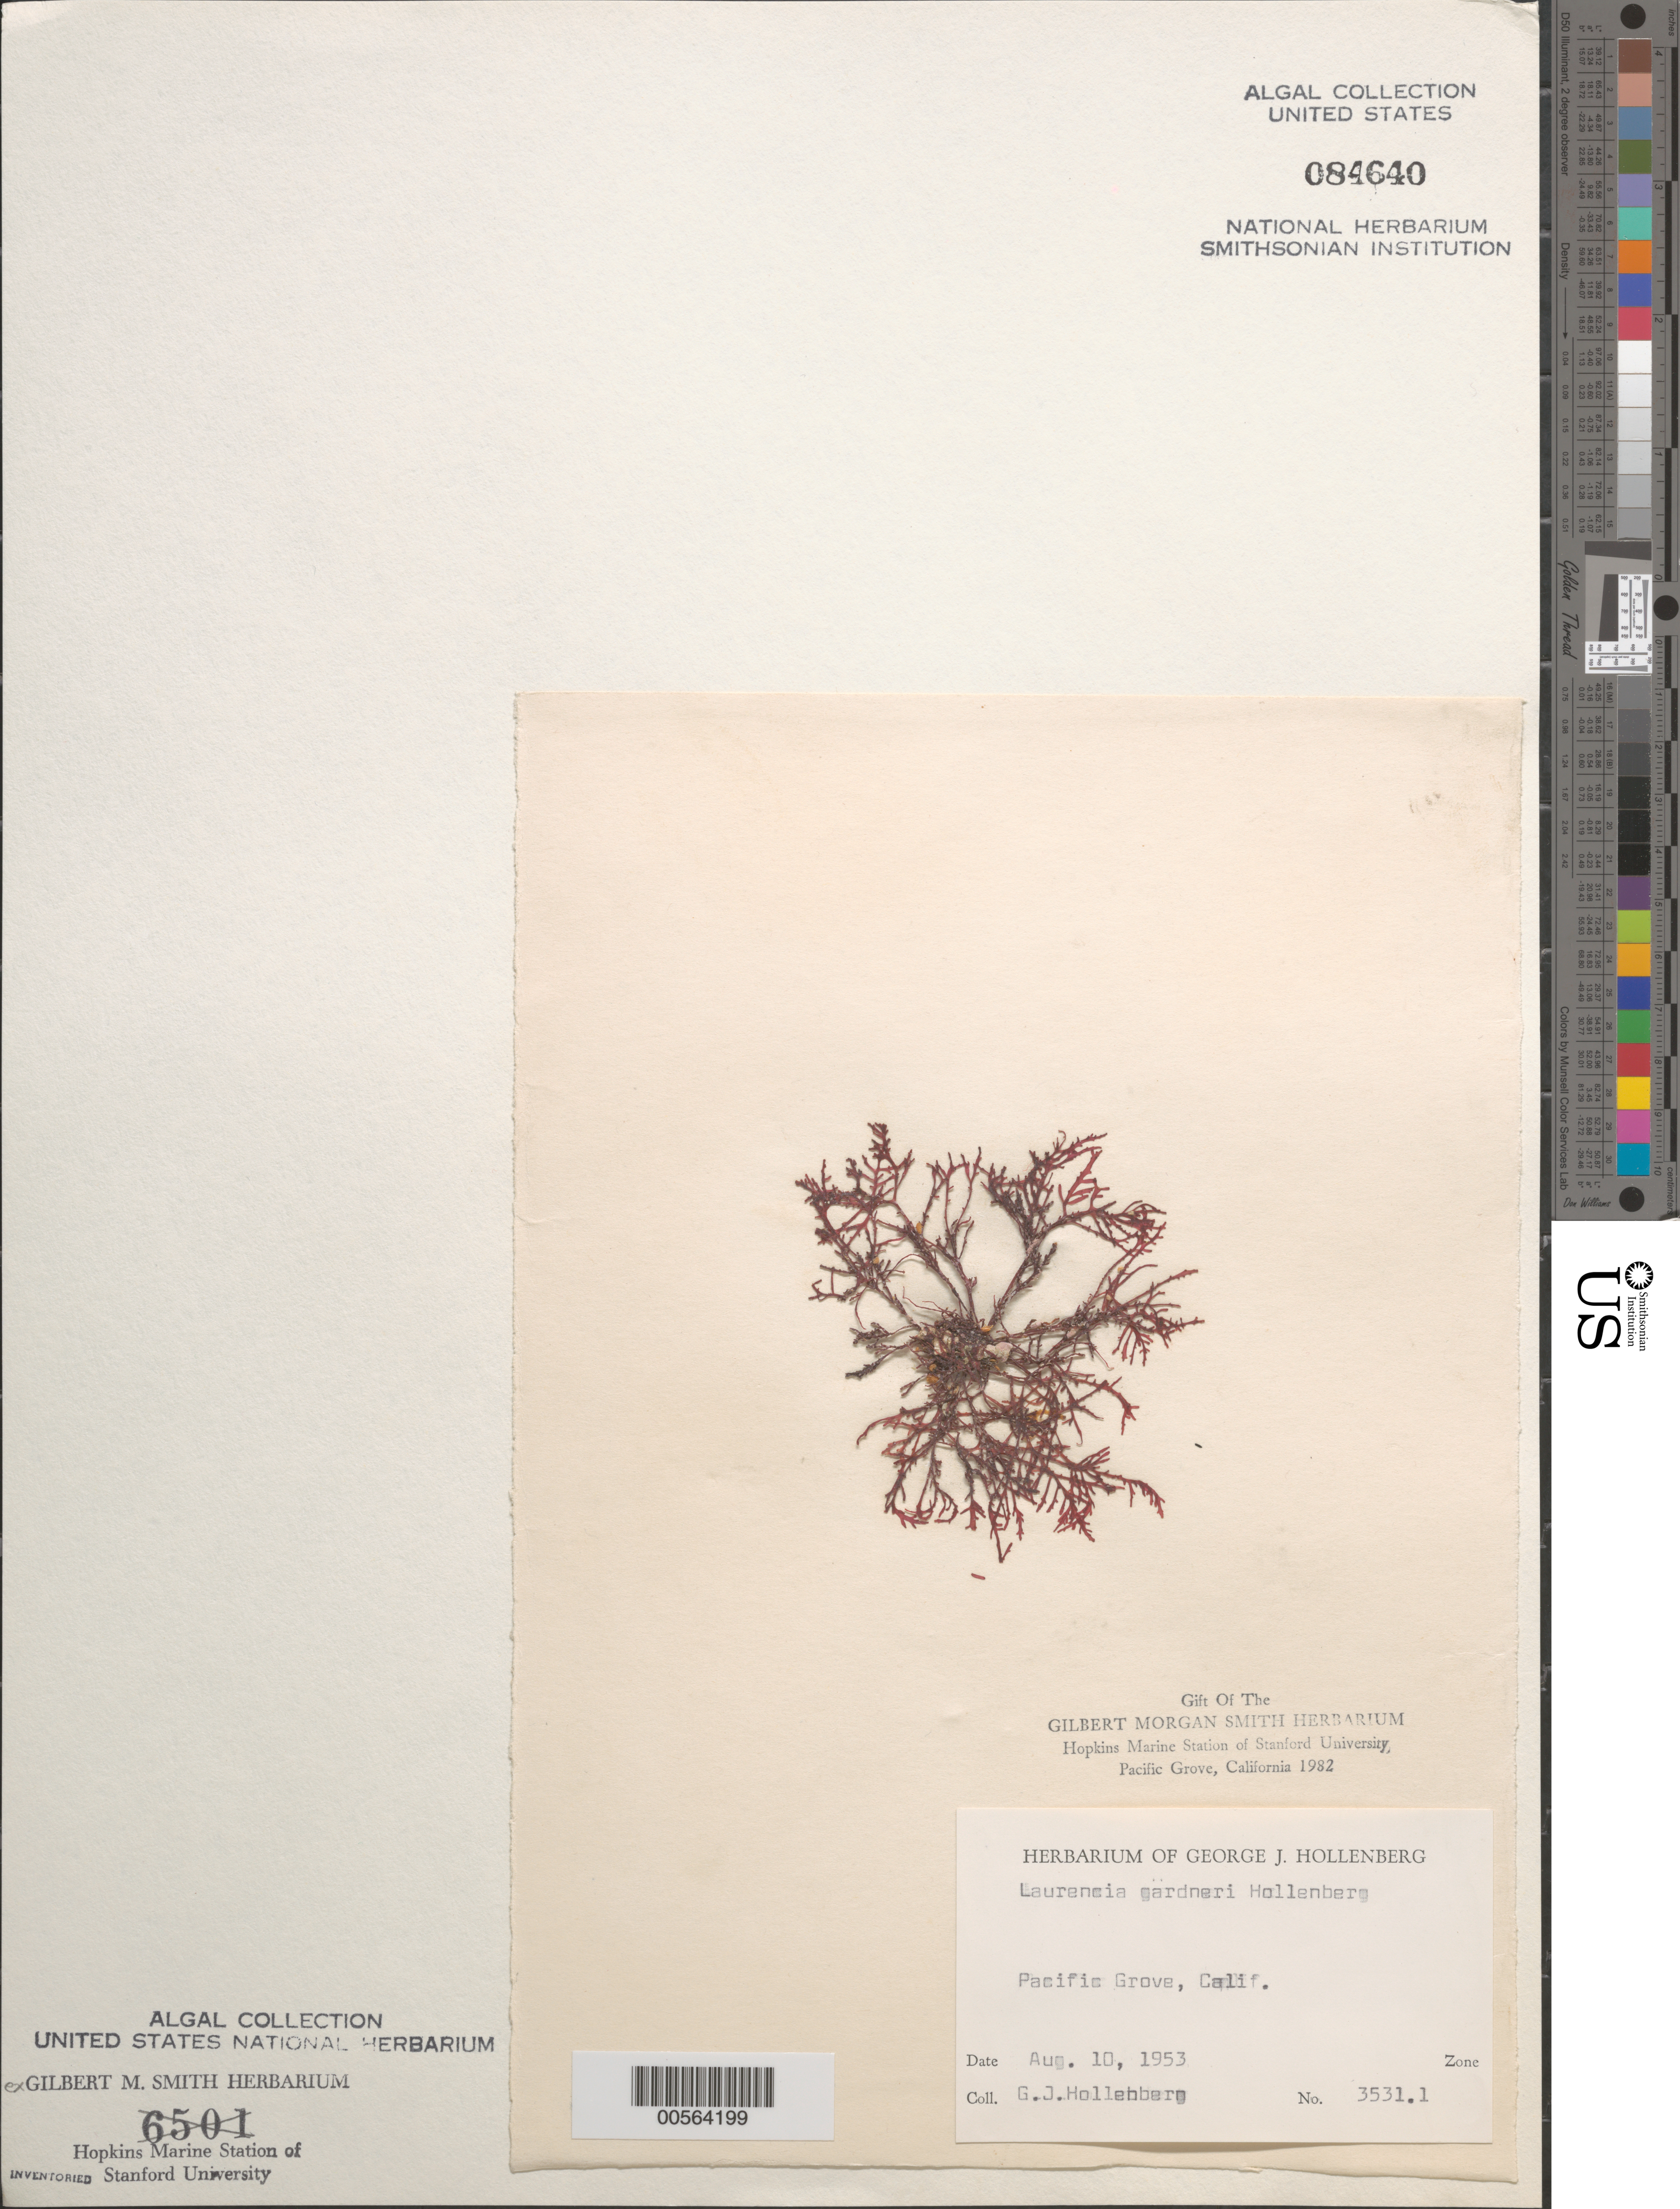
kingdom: Plantae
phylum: Rhodophyta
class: Florideophyceae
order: Ceramiales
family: Rhodomelaceae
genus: Laurencia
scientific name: Laurencia gardneri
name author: Hollenb. in G.M. Sm. & Hollenb.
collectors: G. Hollenberg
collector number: GJH 3531.1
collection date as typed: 10 Aug 1953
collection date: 1953-08-10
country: United States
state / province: California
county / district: Monterey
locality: Pacific Grove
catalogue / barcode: US 84640